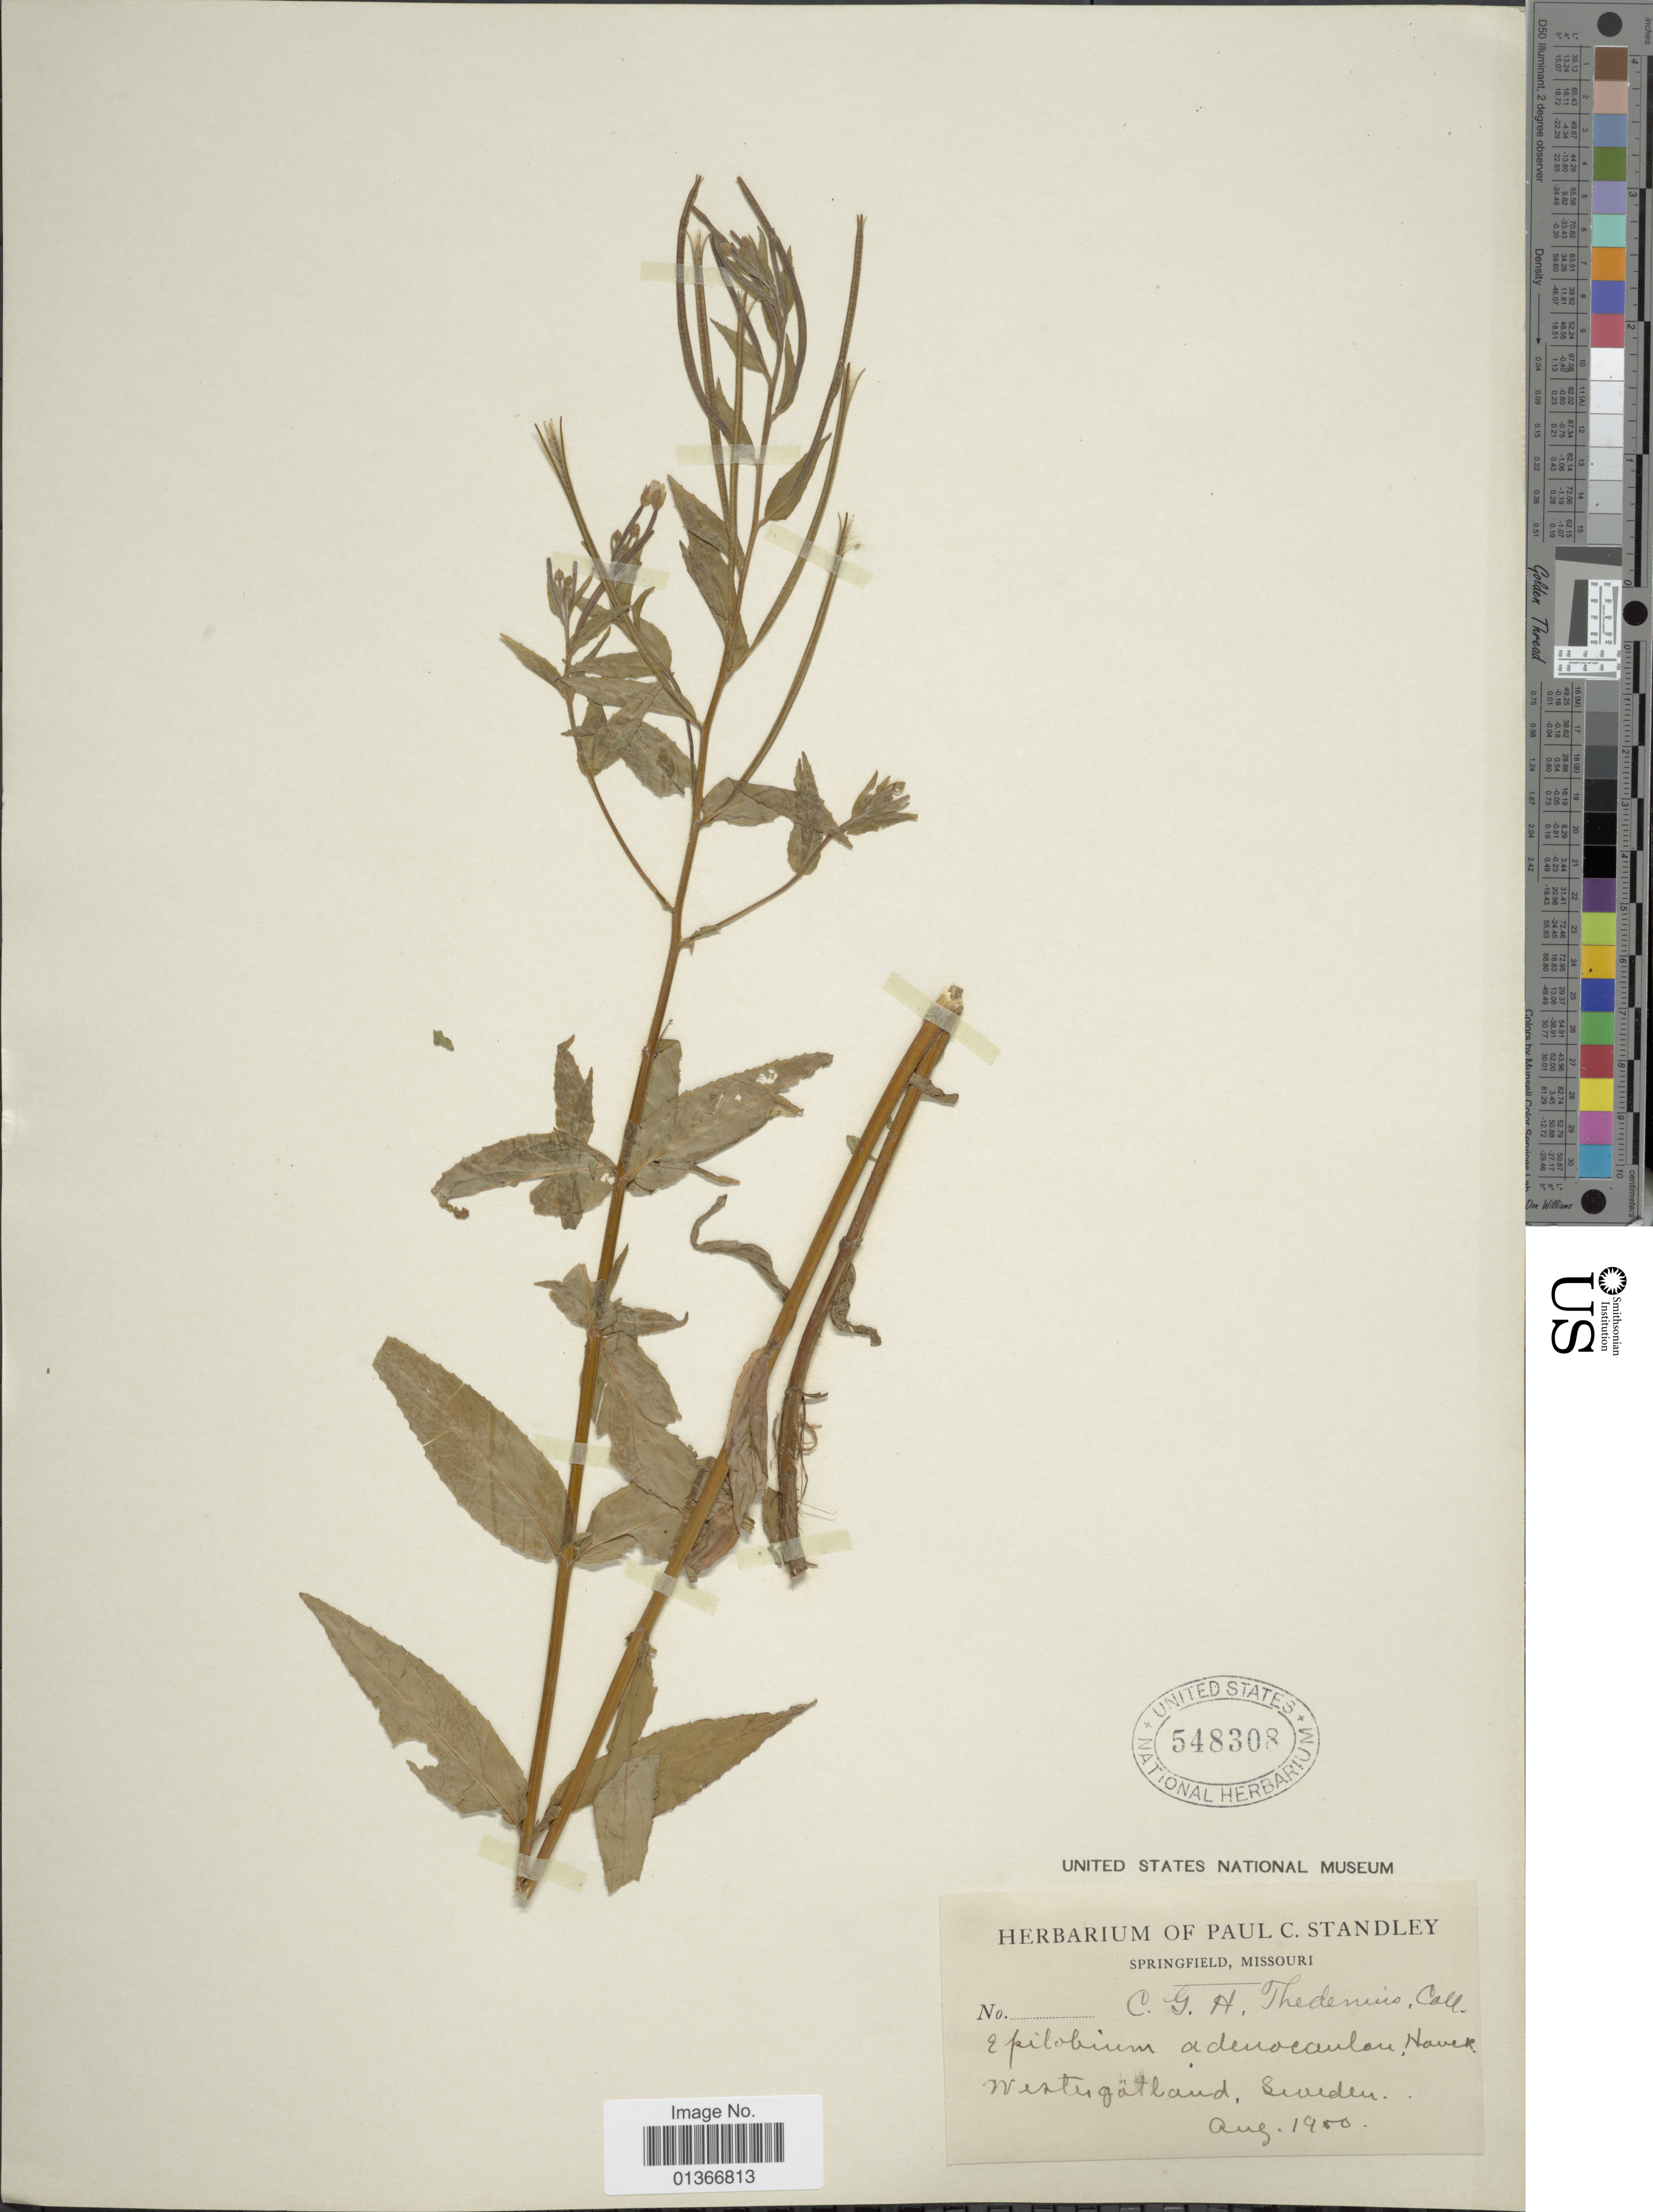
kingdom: Plantae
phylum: Tracheophyta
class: Magnoliopsida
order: Myrtales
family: Onagraceae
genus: Epilobium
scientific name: Epilobium ciliatum subsp. ciliatum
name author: Raf.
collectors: C. Thedenius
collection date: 1900-08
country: Sweden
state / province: Västra Götaland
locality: Westergötland.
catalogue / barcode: US 548308